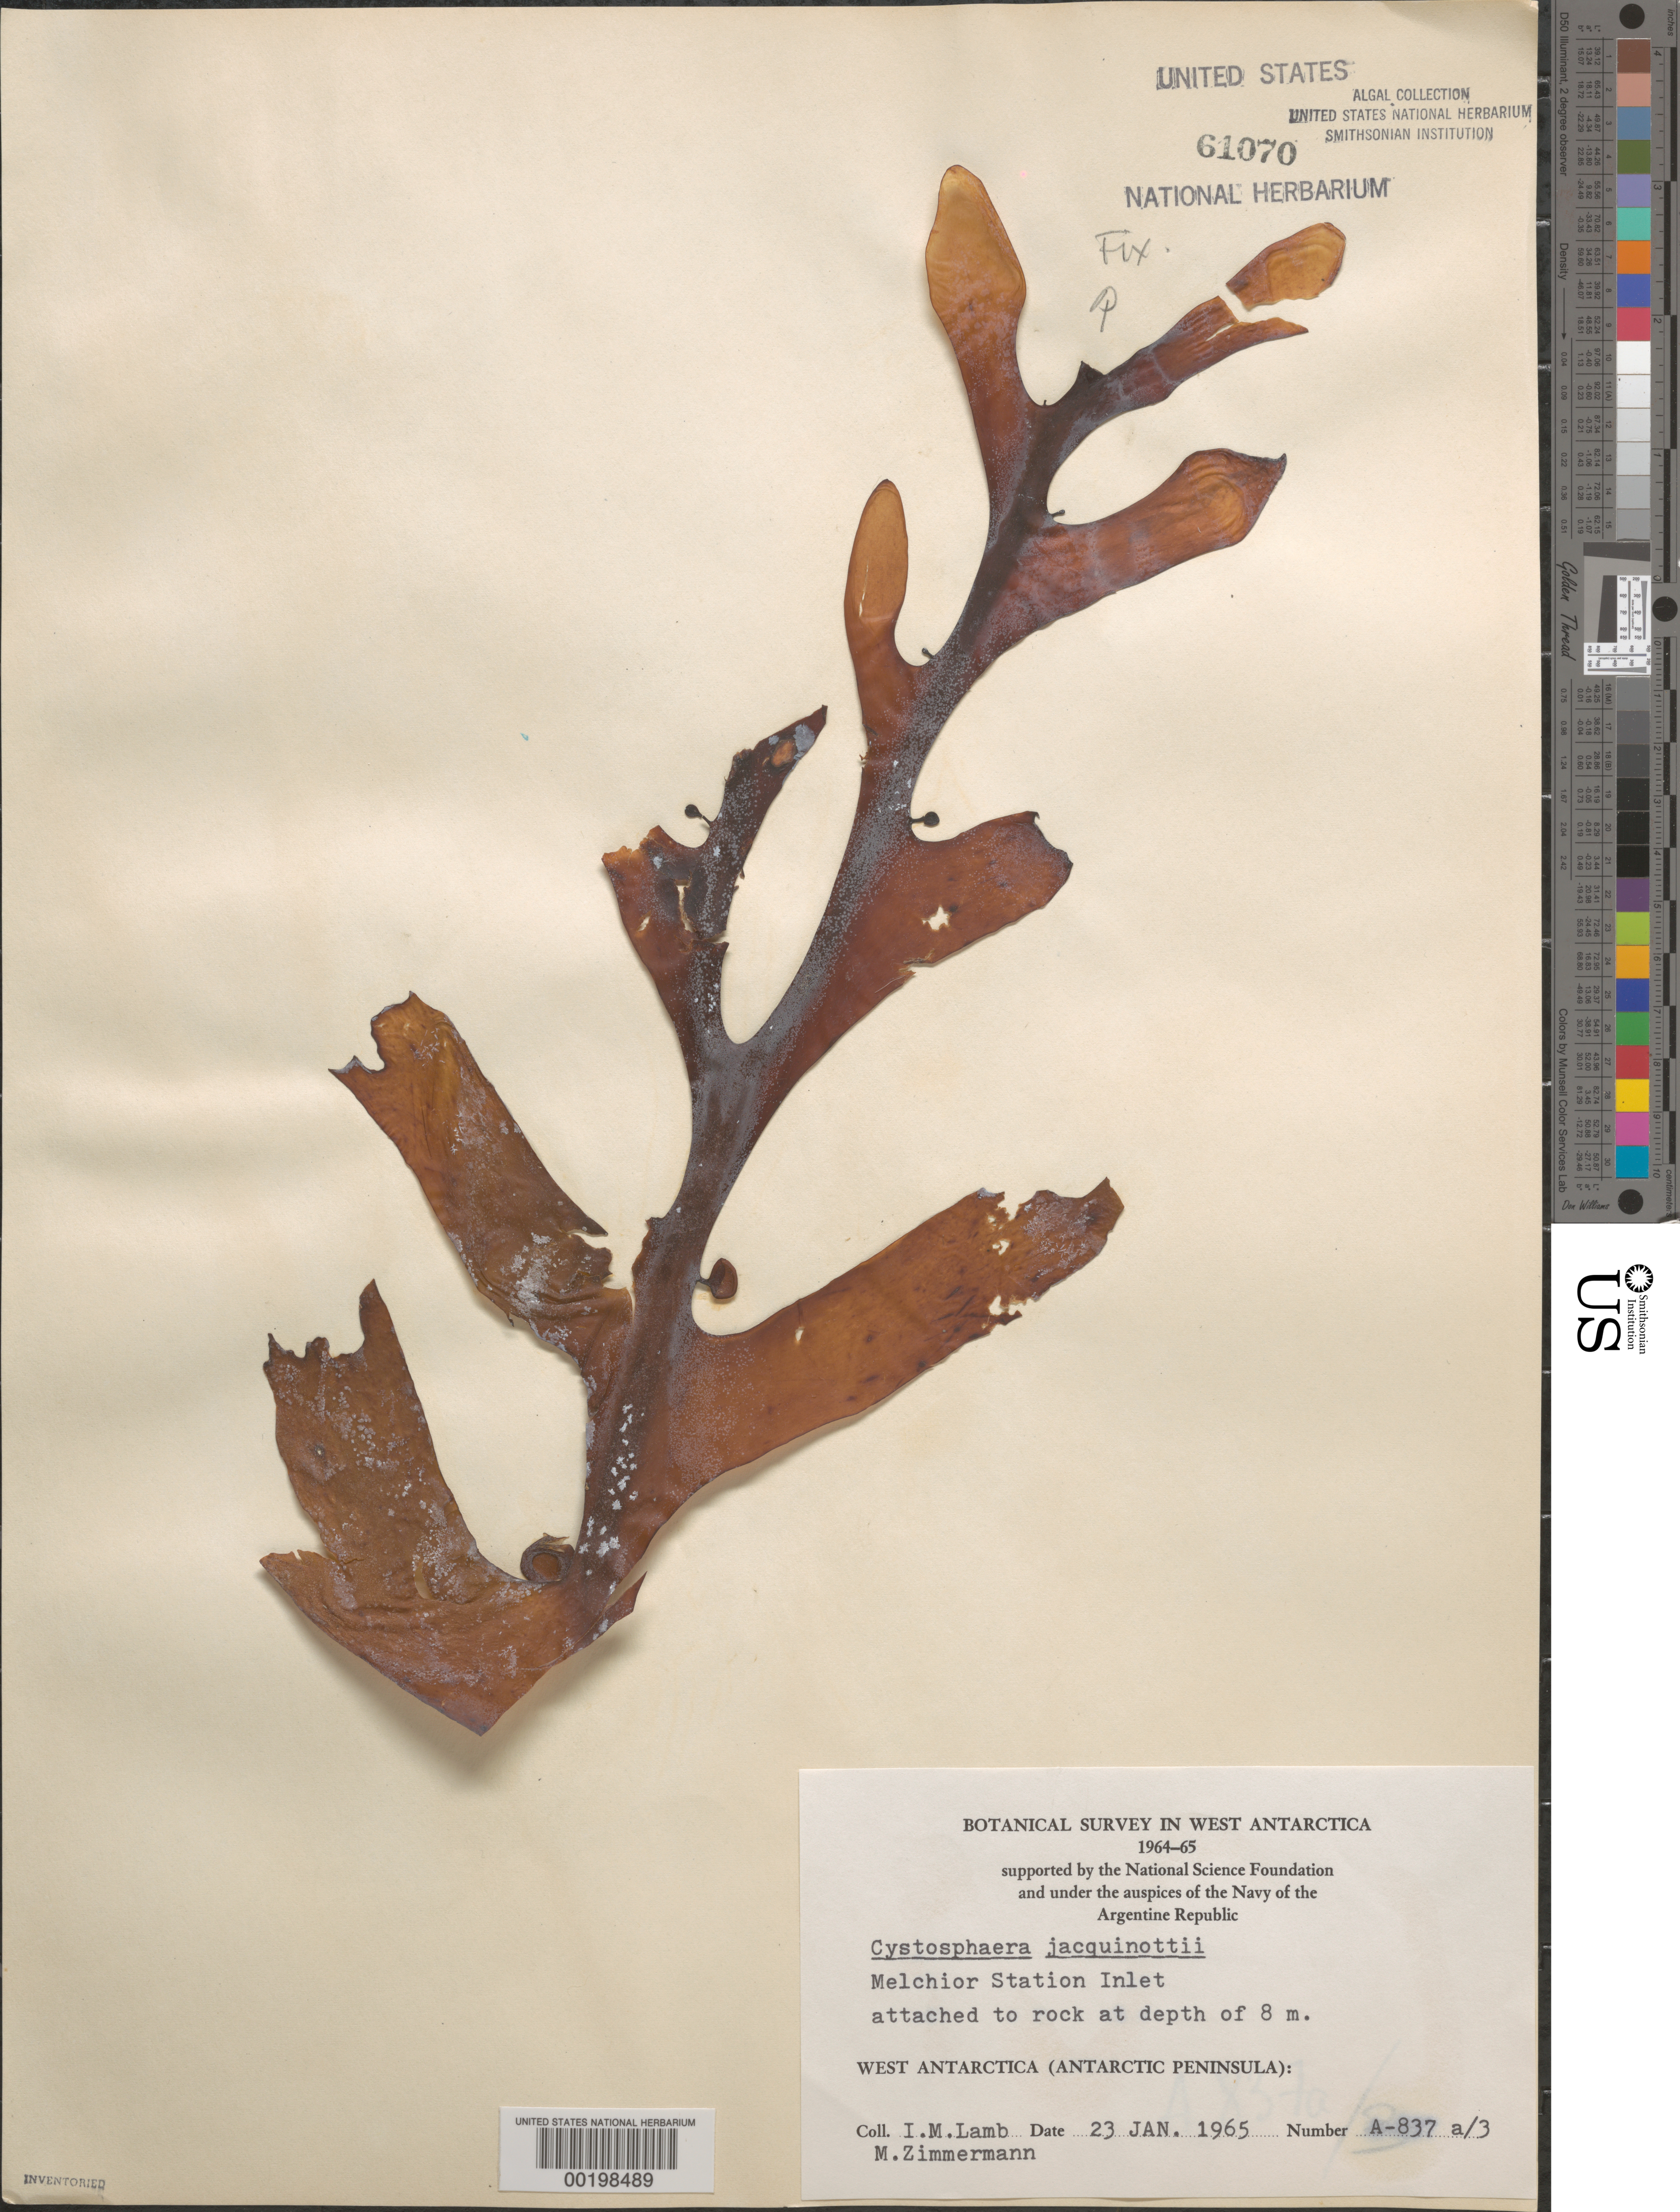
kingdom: Chromista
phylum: Ochrophyta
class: Phaeophyceae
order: Fucales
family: Seirococcaceae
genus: Cystosphaera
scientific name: Cystosphaera jacquinotii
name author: (Montagne) Skottsberg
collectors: I. M. Lamb & M. Zimmermann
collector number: A-837a-3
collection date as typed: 23 Jan 1965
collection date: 1965-01-23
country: Antarctica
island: Gamma Island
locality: Melchior Station Inlet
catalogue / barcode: US 61070